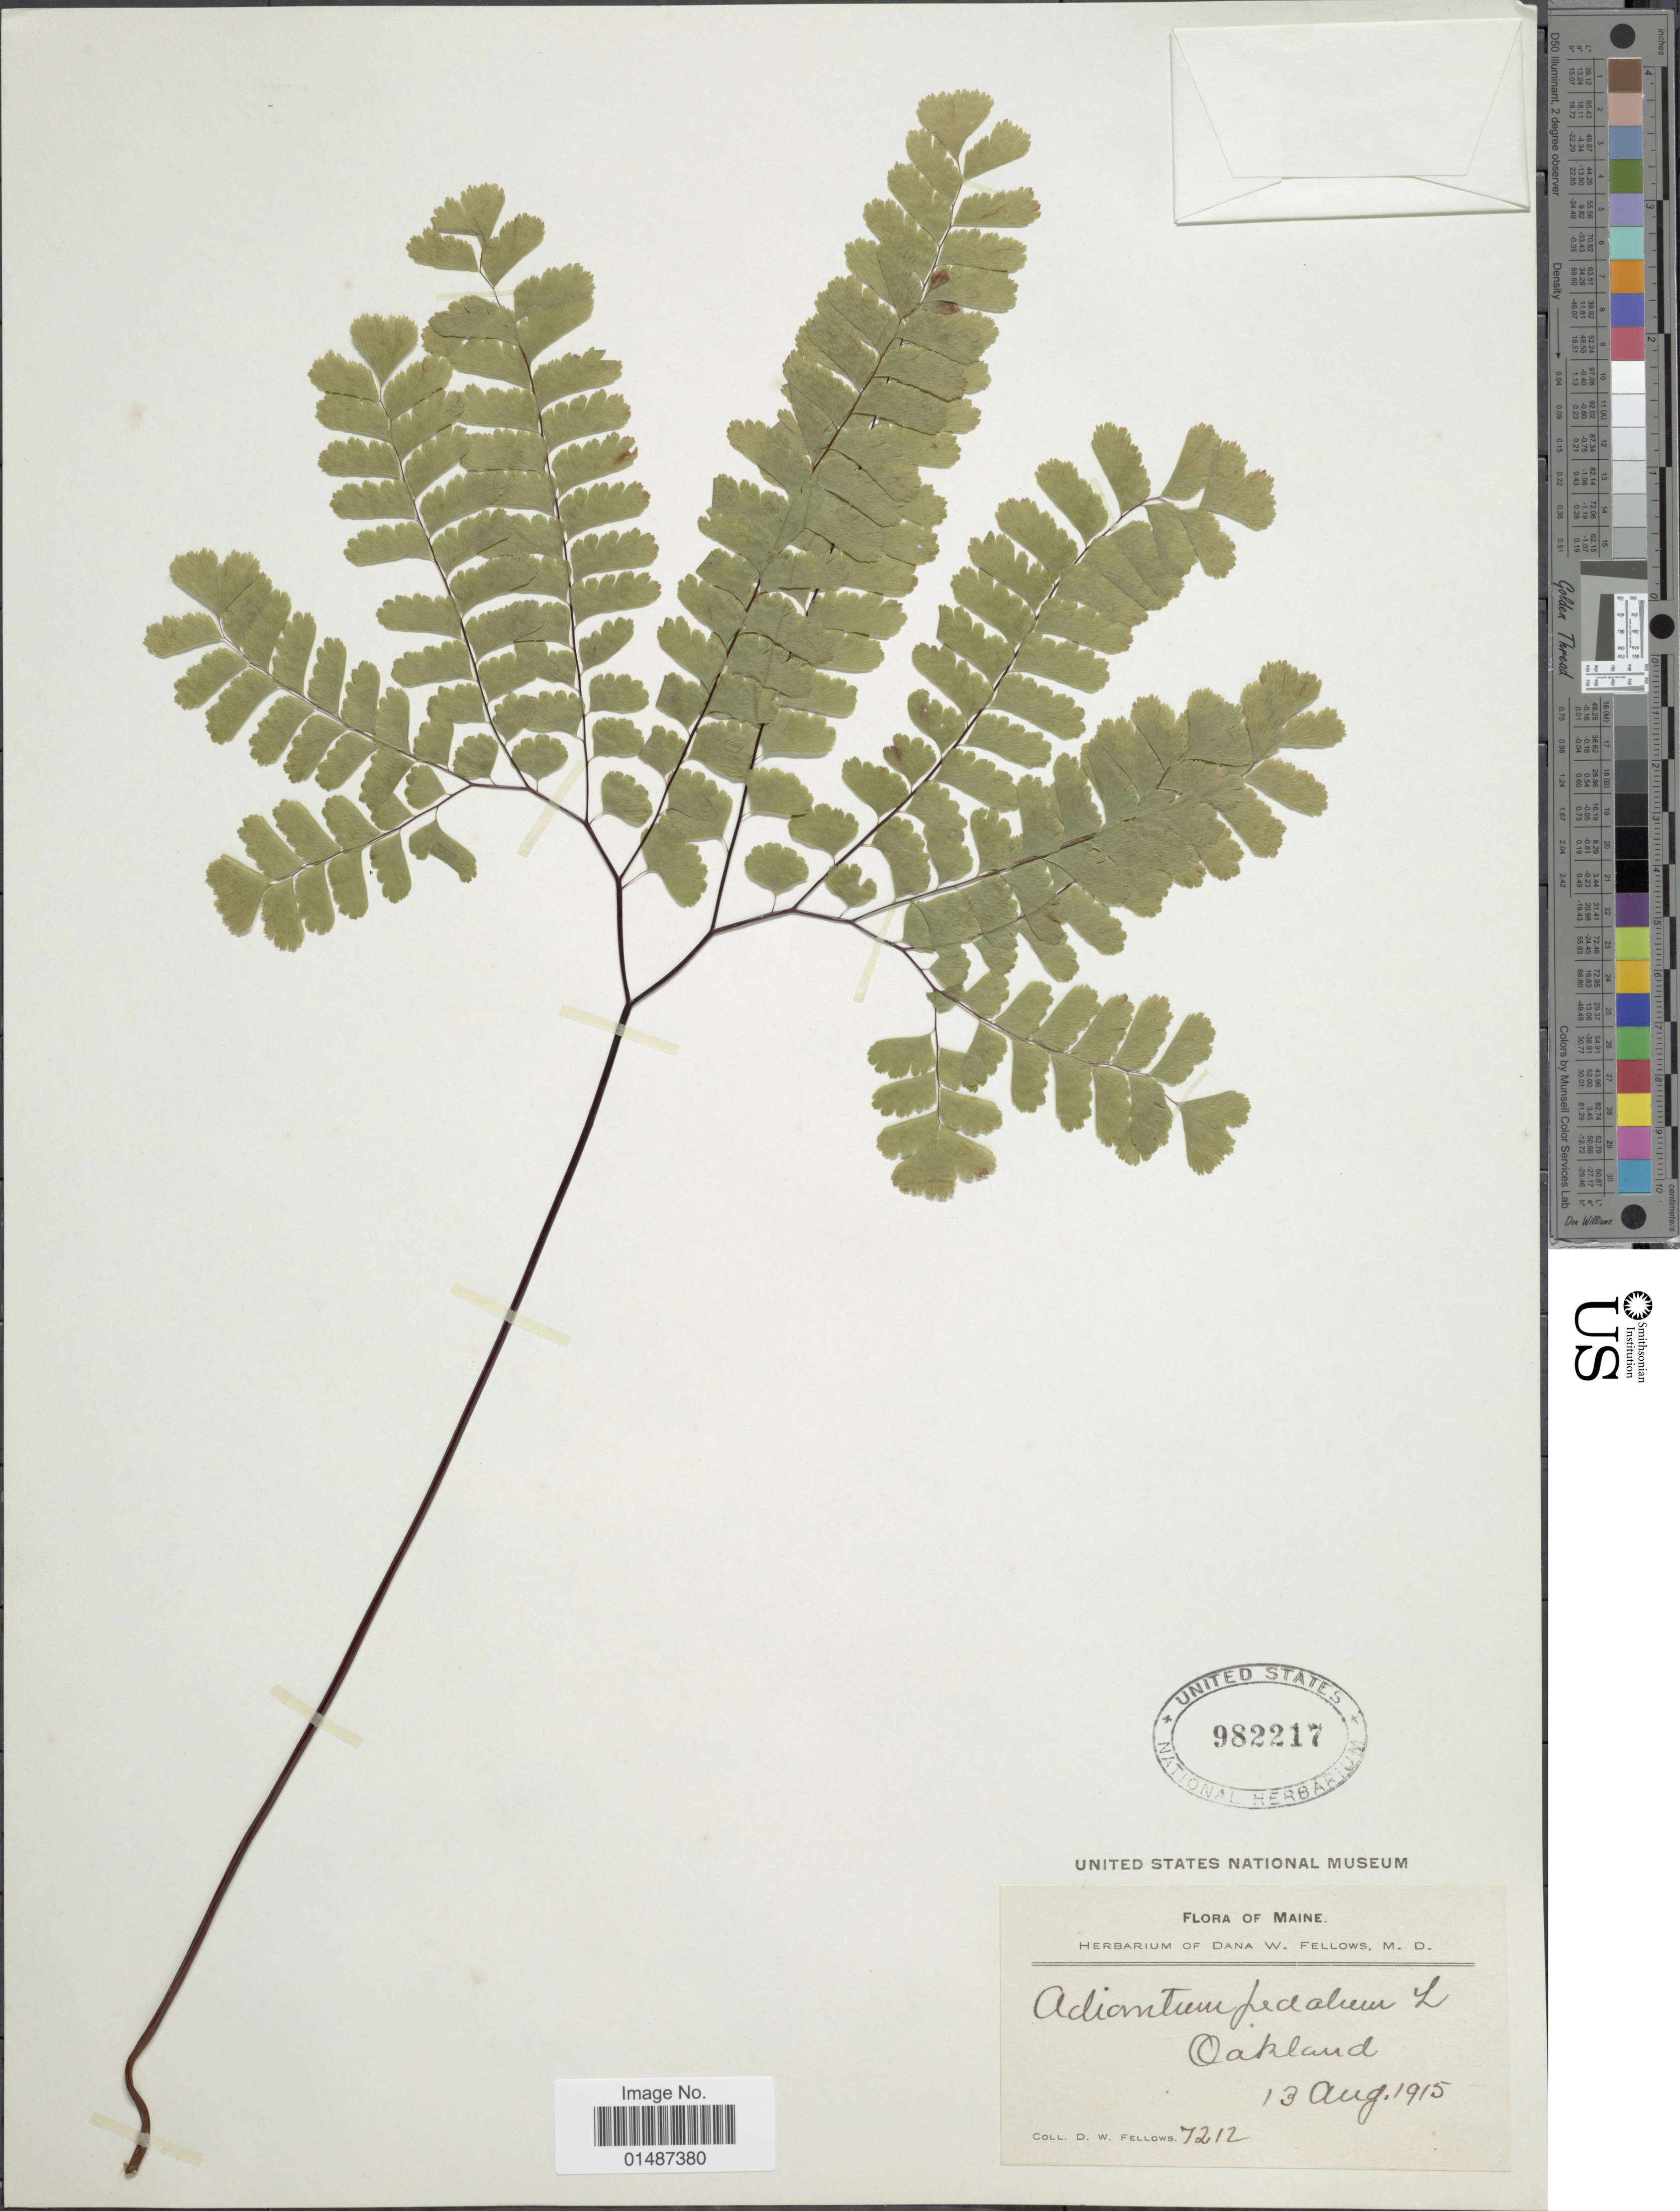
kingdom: Plantae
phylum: Tracheophyta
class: Polypodiopsida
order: Polypodiales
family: Pteridaceae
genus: Adiantum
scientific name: Adiantum pedatum var. pedatum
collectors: D. W. Fellows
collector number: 7212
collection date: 1915-08-13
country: United States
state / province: Maine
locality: Oakland.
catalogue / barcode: US 982217